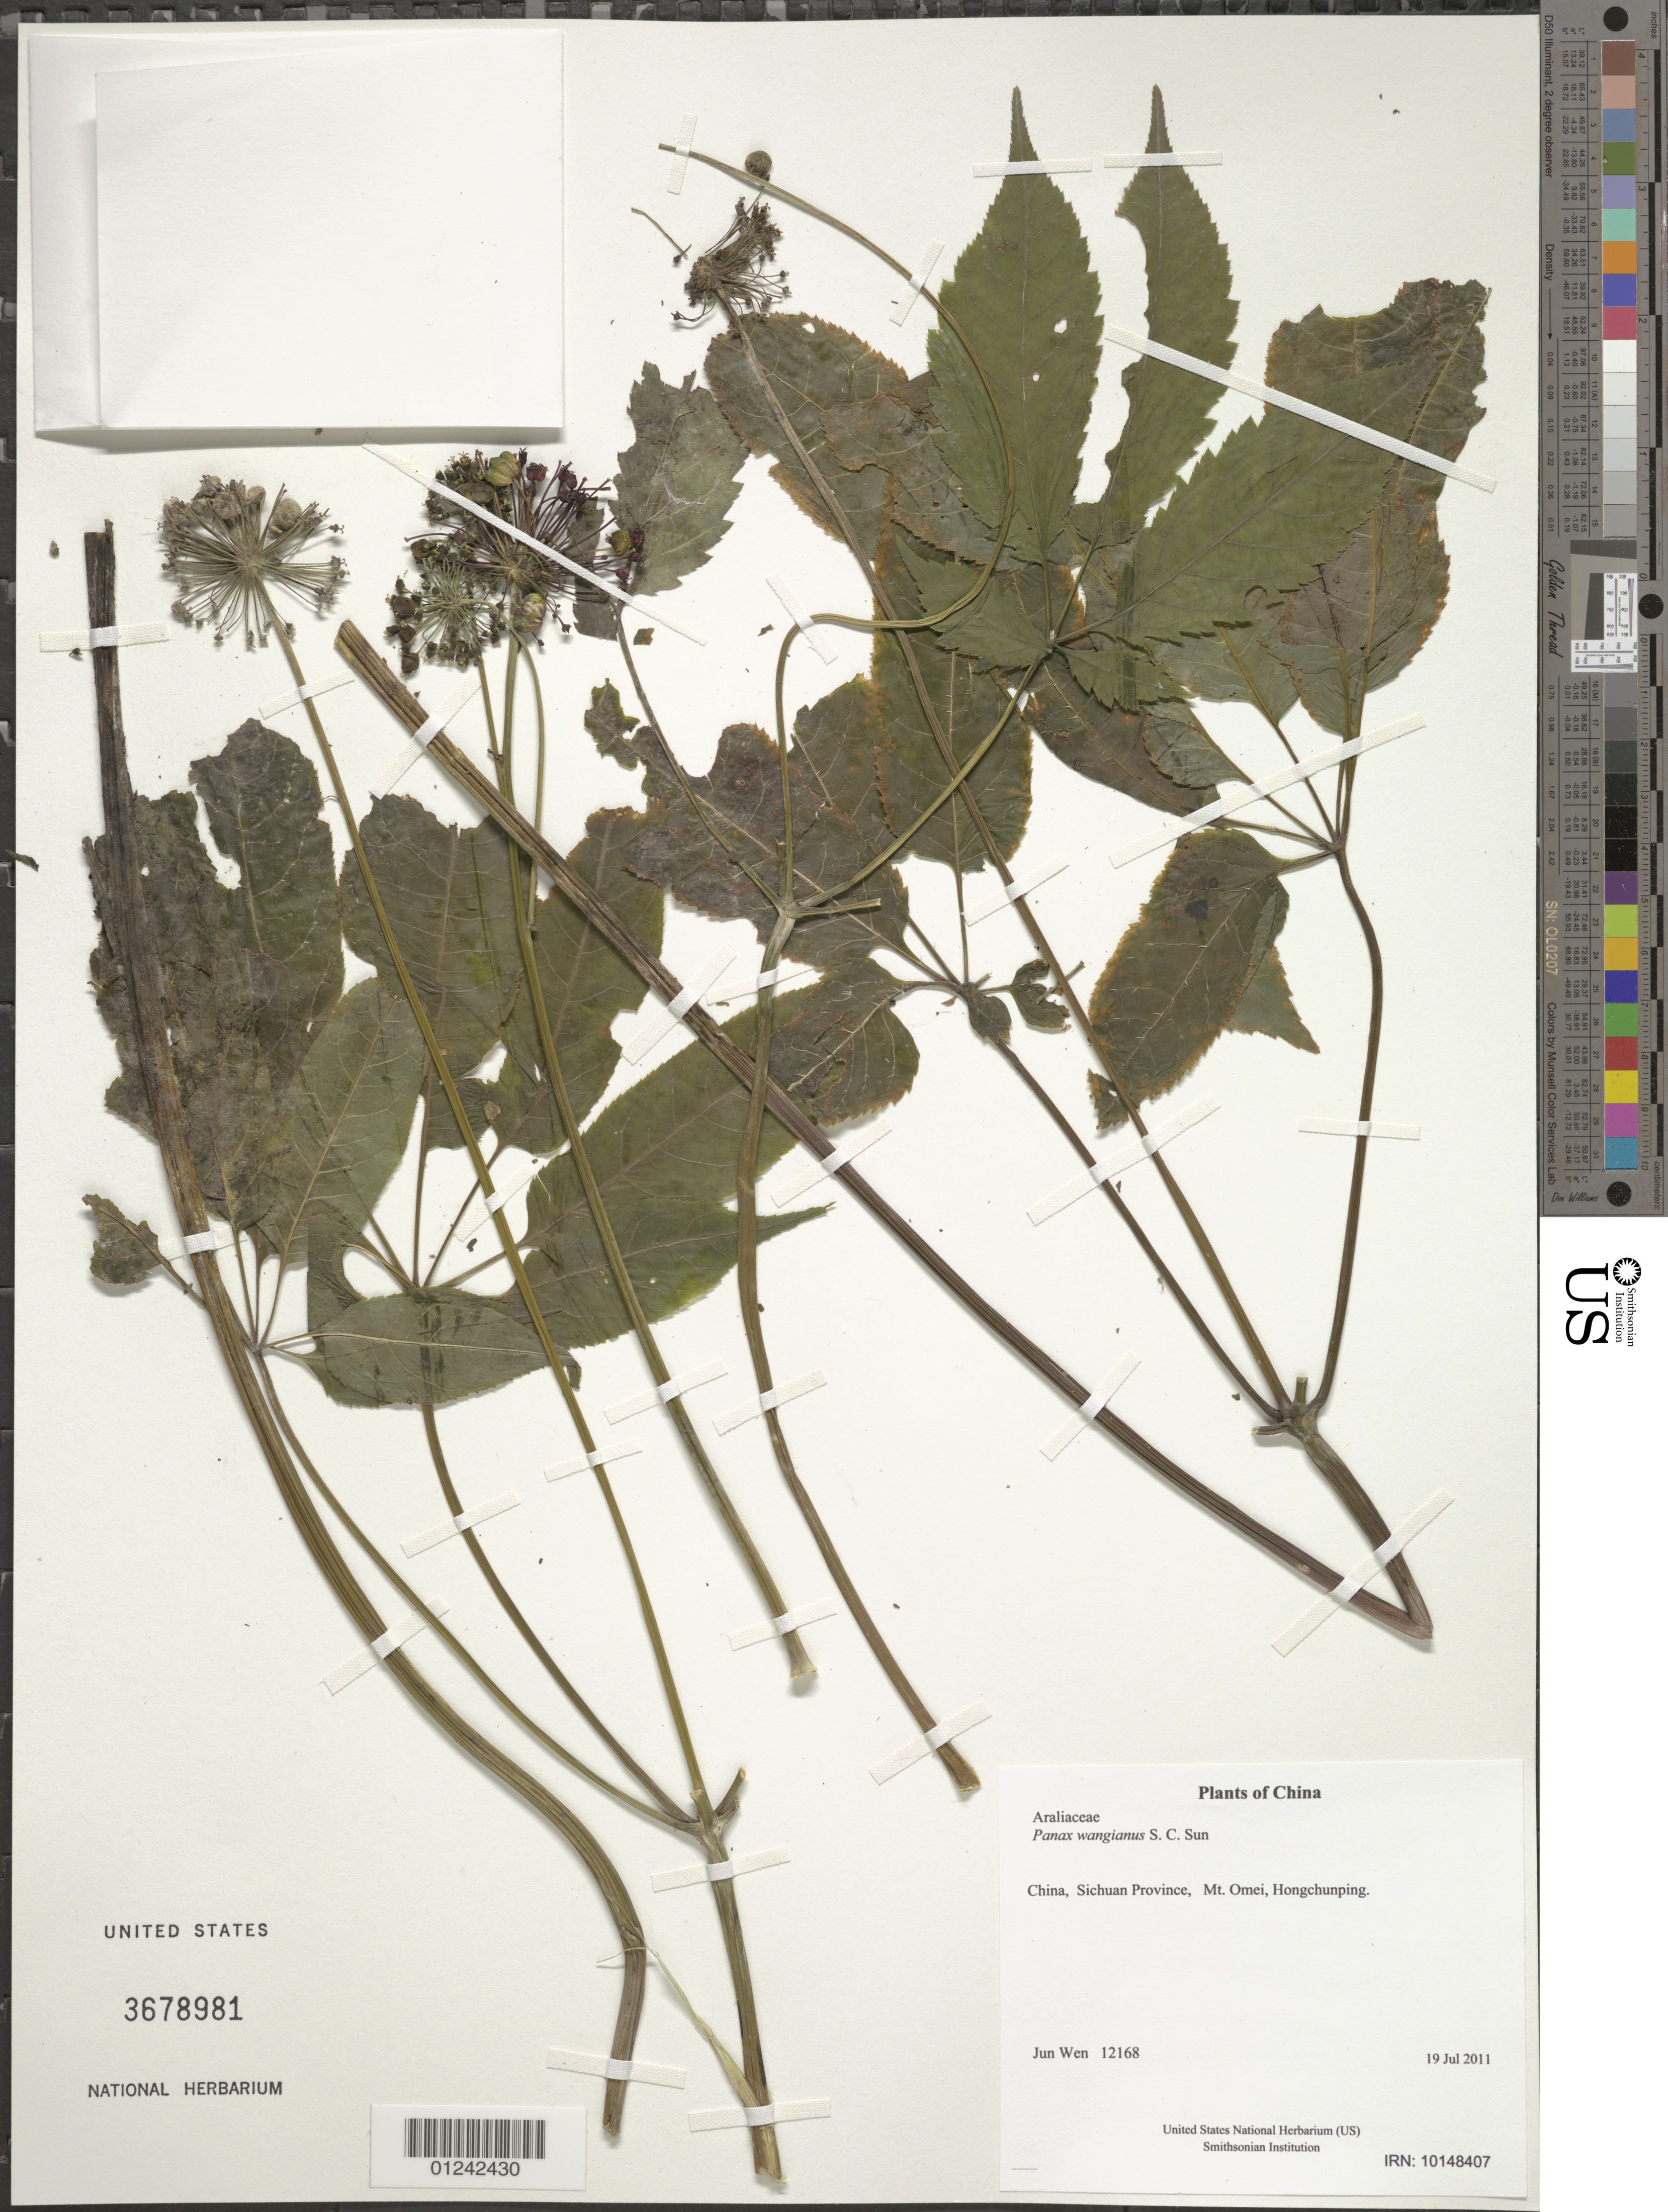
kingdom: Plantae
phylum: Tracheophyta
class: Magnoliopsida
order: Apiales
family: Araliaceae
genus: Panax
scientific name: Panax wangianum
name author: S.C. Sun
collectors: J. Wen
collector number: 12168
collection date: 2011-07-19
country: China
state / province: Sichuan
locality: Mt. Omei, Hongchunping.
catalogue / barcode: US 3678981